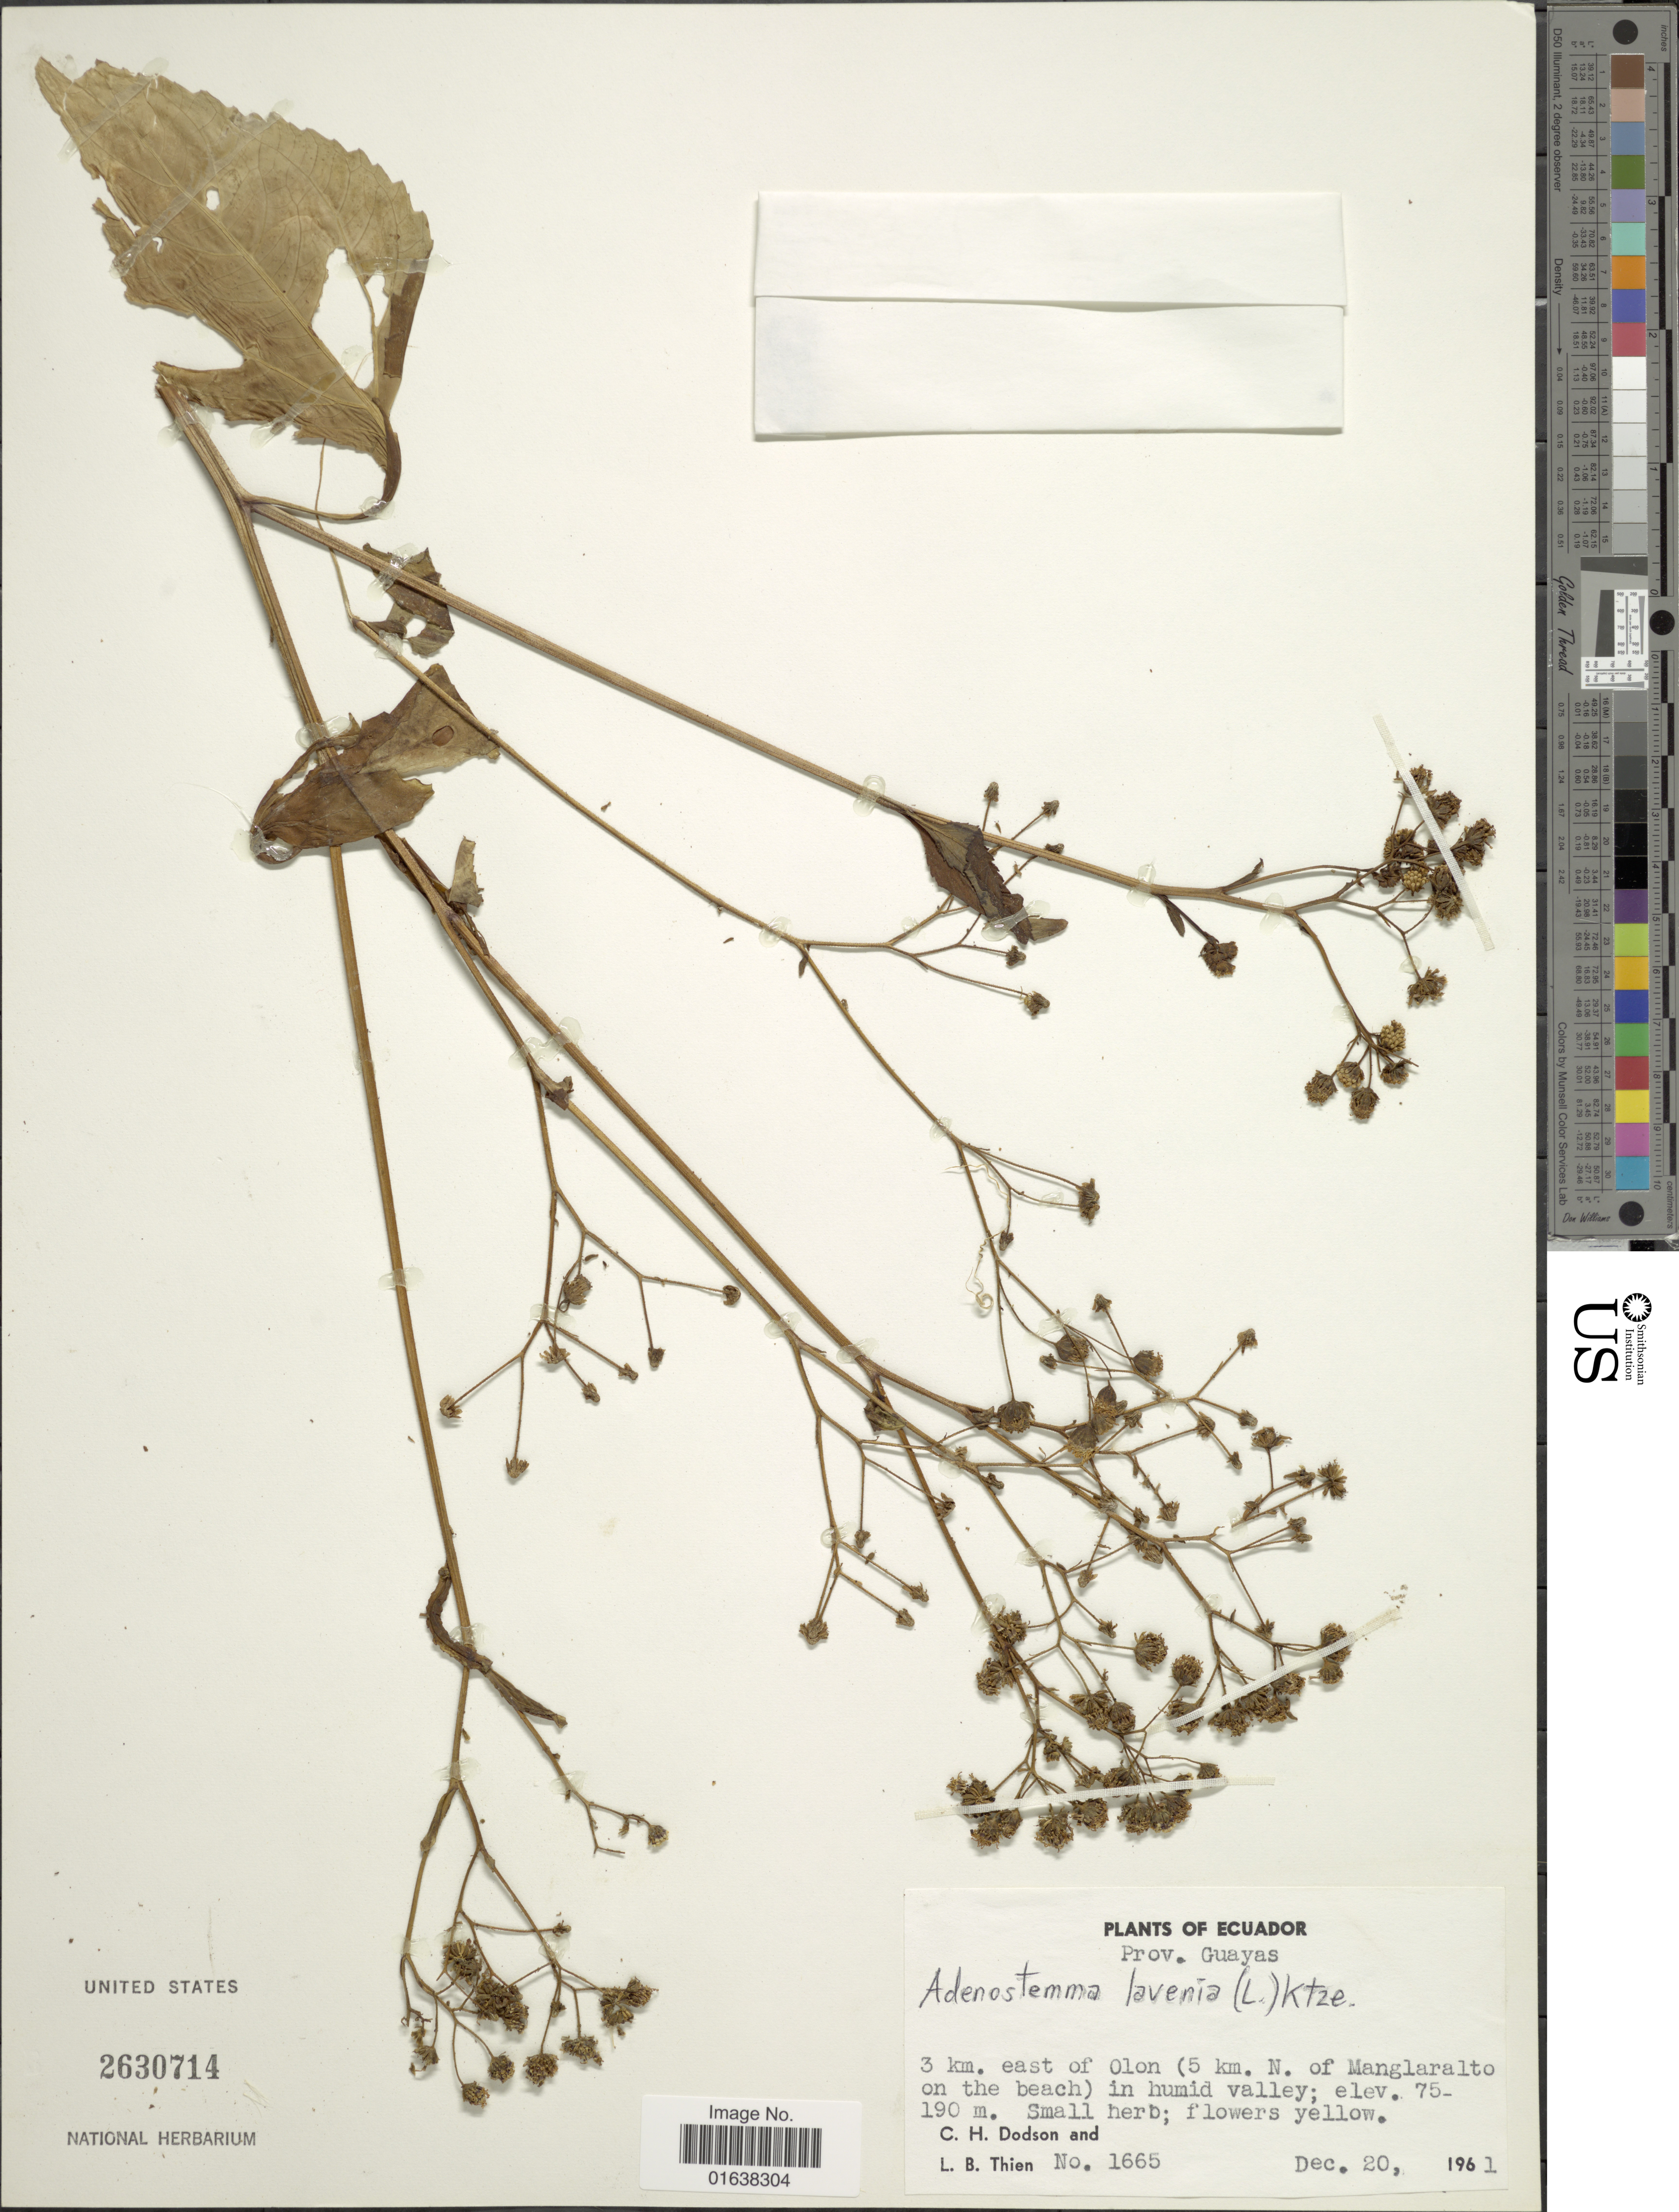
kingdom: Plantae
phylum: Tracheophyta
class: Magnoliopsida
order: Asterales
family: Asteraceae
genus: Adenostemma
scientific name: Adenostemma platyphyllum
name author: Cass.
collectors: C. H. Dodson & L. Thien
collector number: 1665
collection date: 1961-12-20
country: Ecuador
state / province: Guayas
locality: Ecuador. Prov. Guayas. 3 km. east of Olon (5 km. N. of Manglaralto on the beach) in humid valley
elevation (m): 75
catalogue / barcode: US 2630714